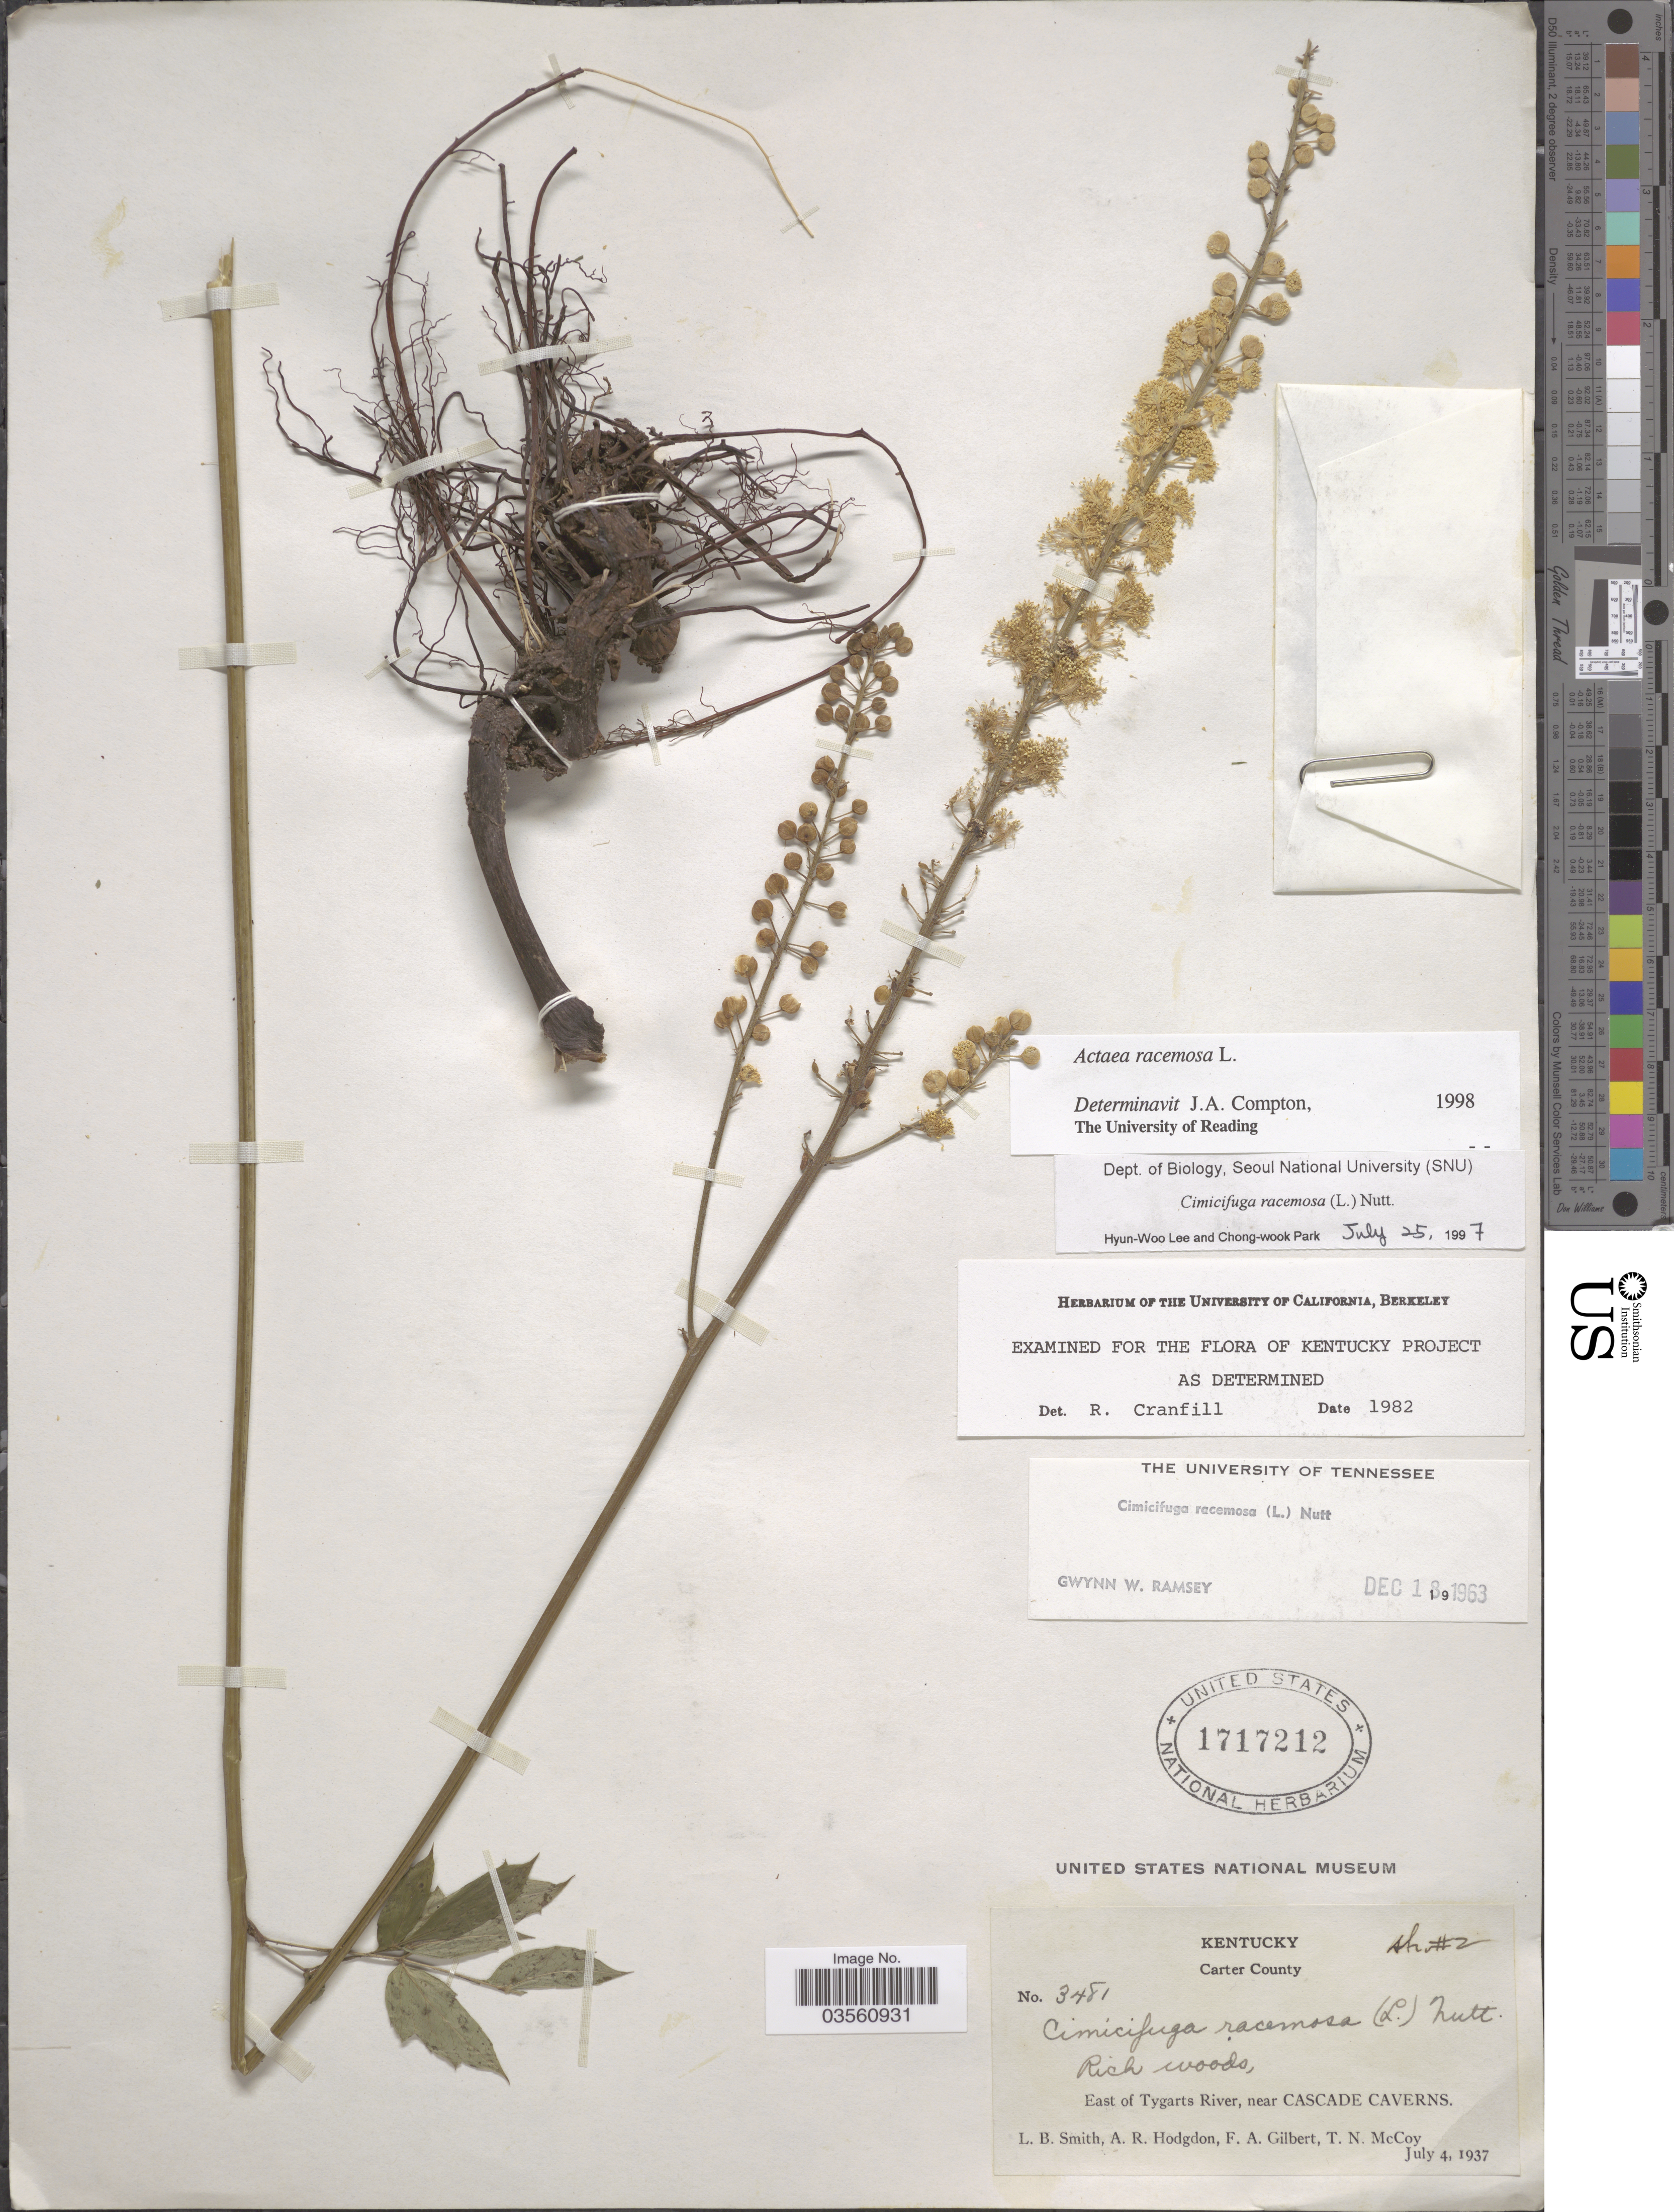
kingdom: Plantae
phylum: Tracheophyta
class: Magnoliopsida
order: Ranunculales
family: Ranunculaceae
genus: Actaea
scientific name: Actaea racemosa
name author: L.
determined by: Compton, J. A.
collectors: L. Smith, A. R. Hodgdon, F. A. Gilbert & T. N. McCoy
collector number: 3481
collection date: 1937-07-04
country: United States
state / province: Kentucky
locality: Carter County. East of Tygarts River, near Cascade Caverns.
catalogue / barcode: US 1717212